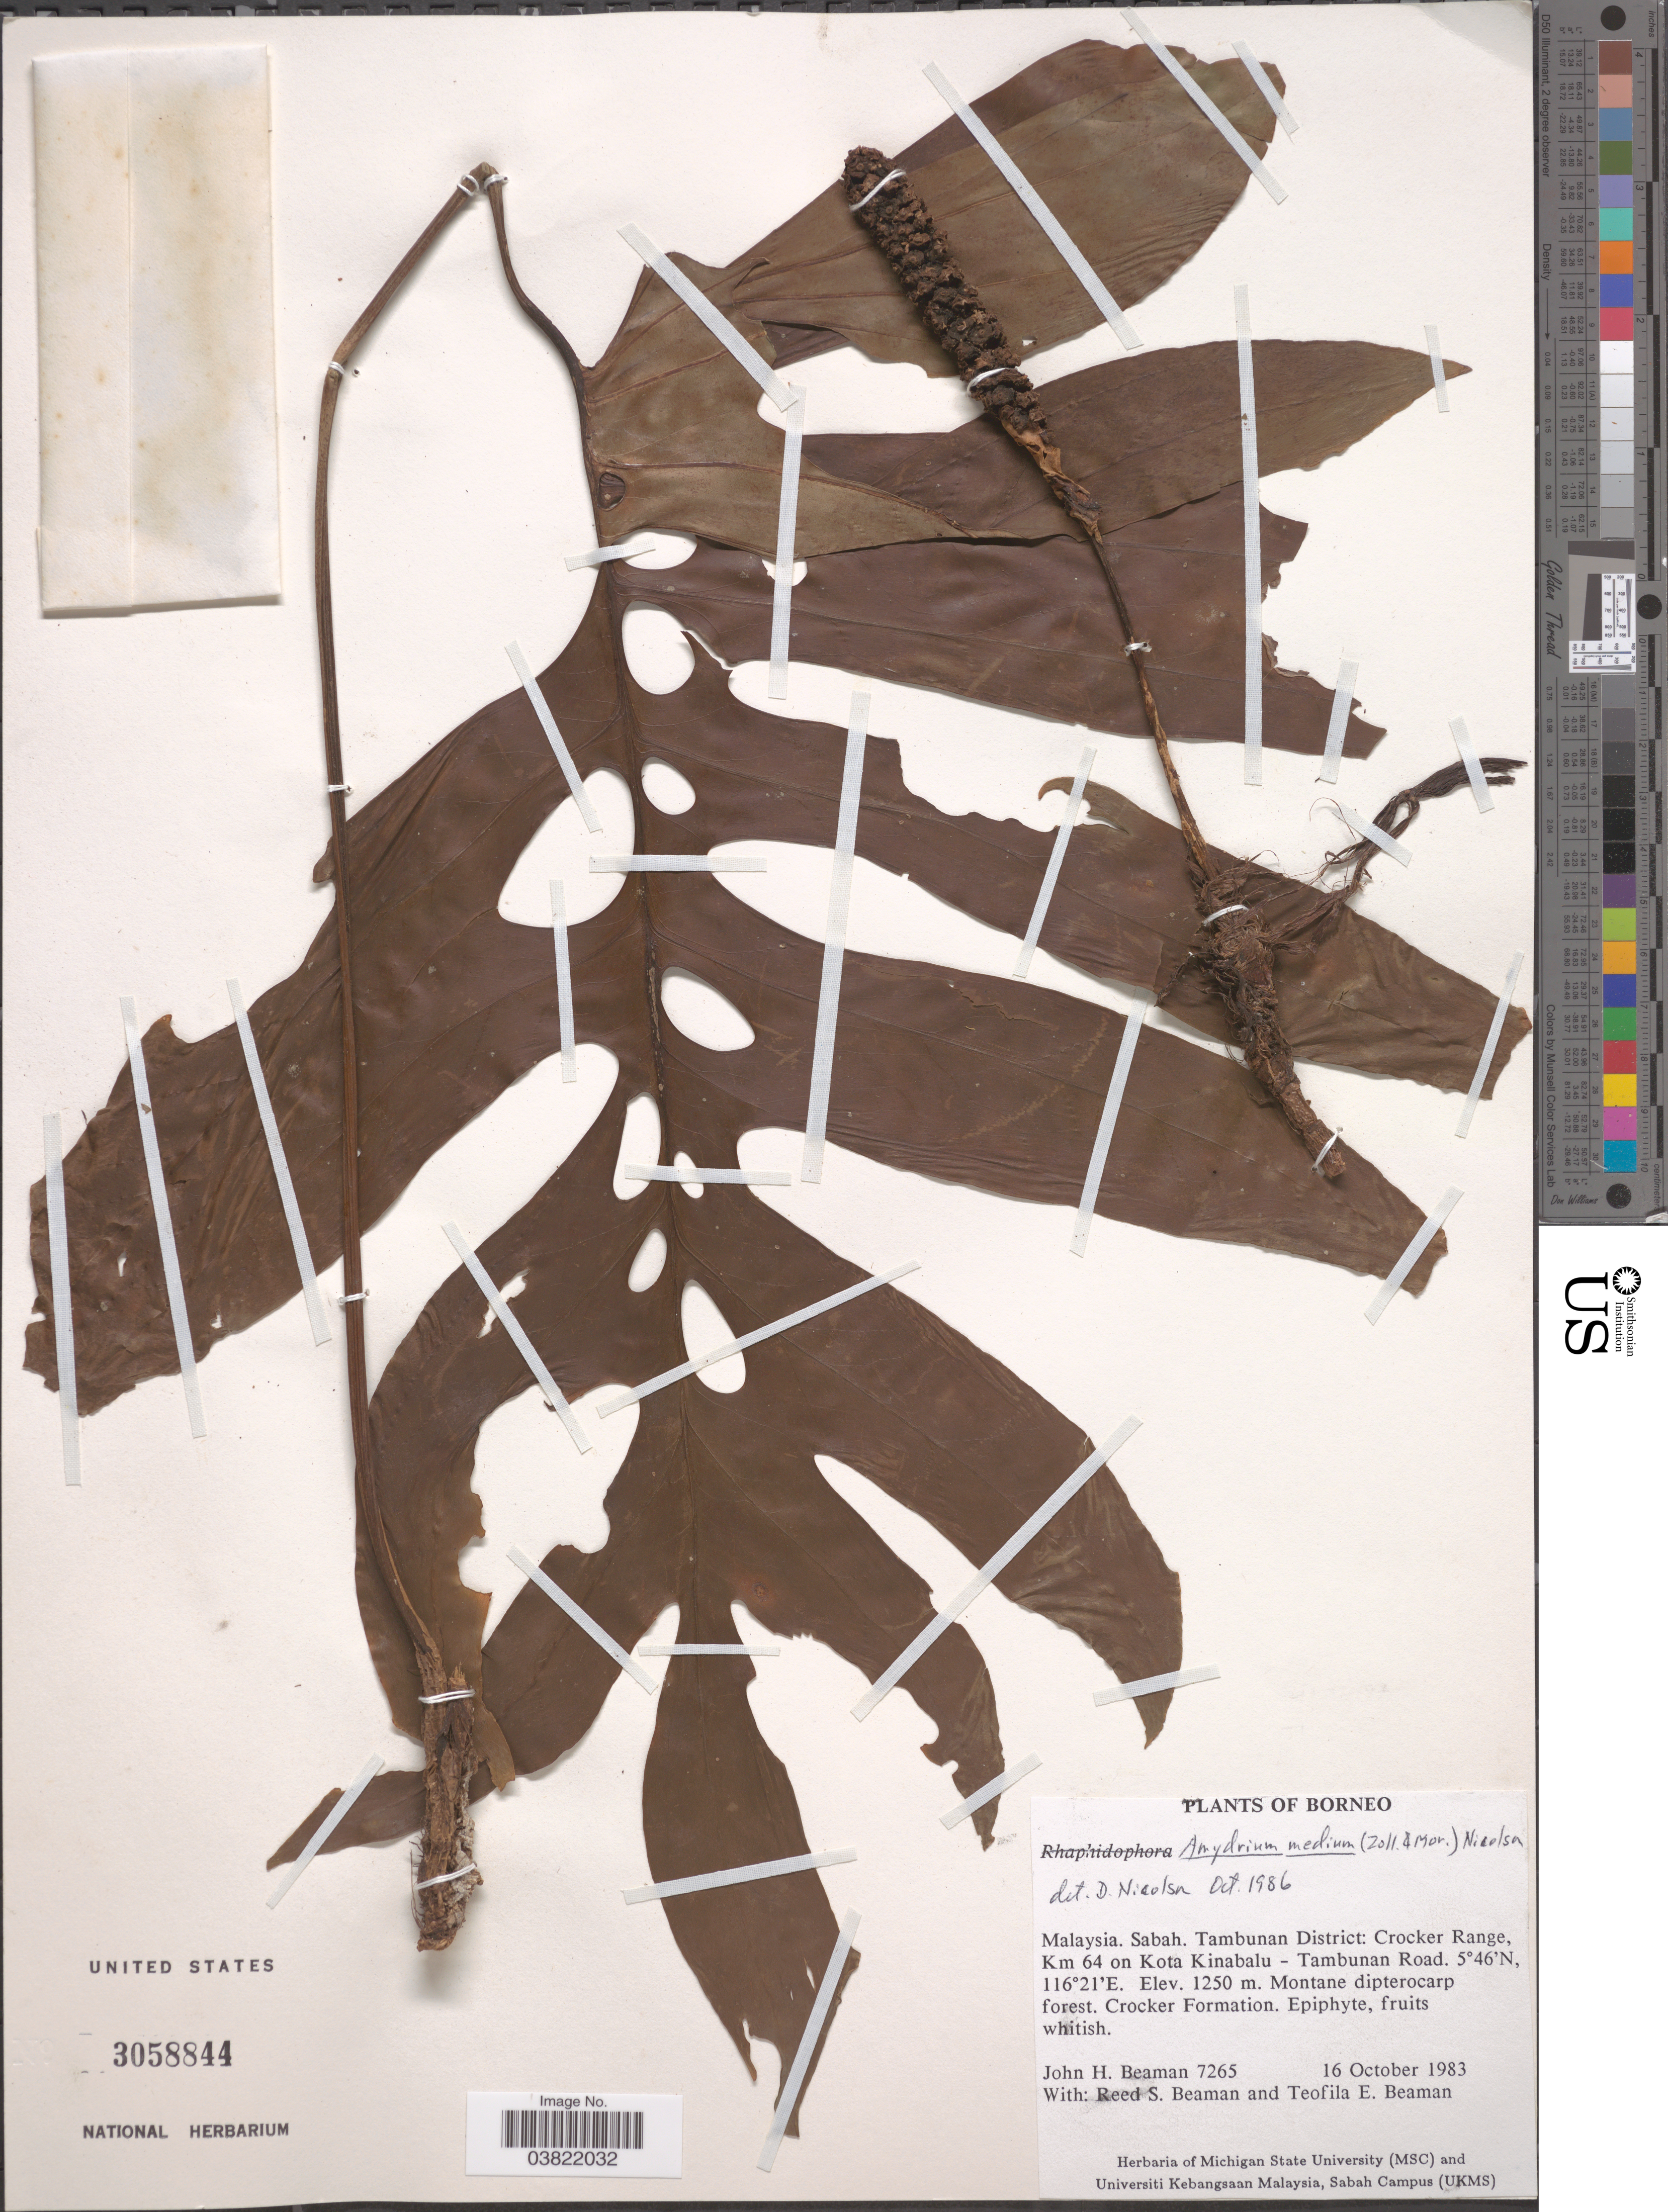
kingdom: Plantae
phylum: Tracheophyta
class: Liliopsida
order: Alismatales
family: Araceae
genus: Amydrium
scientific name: Amydrium medium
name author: (Zoll. & Moritzi) Nicolson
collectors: J. H. Beaman, R. S. Beaman & T. E. Beaman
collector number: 7265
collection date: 1983-10-16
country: Malaysia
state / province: Sabah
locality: Borneo. Tambunan District: Crocker Range, Km 64 on Kota Kinabalu - Tambunan Road. Crocker Formation.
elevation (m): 1250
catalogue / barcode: US 3058844